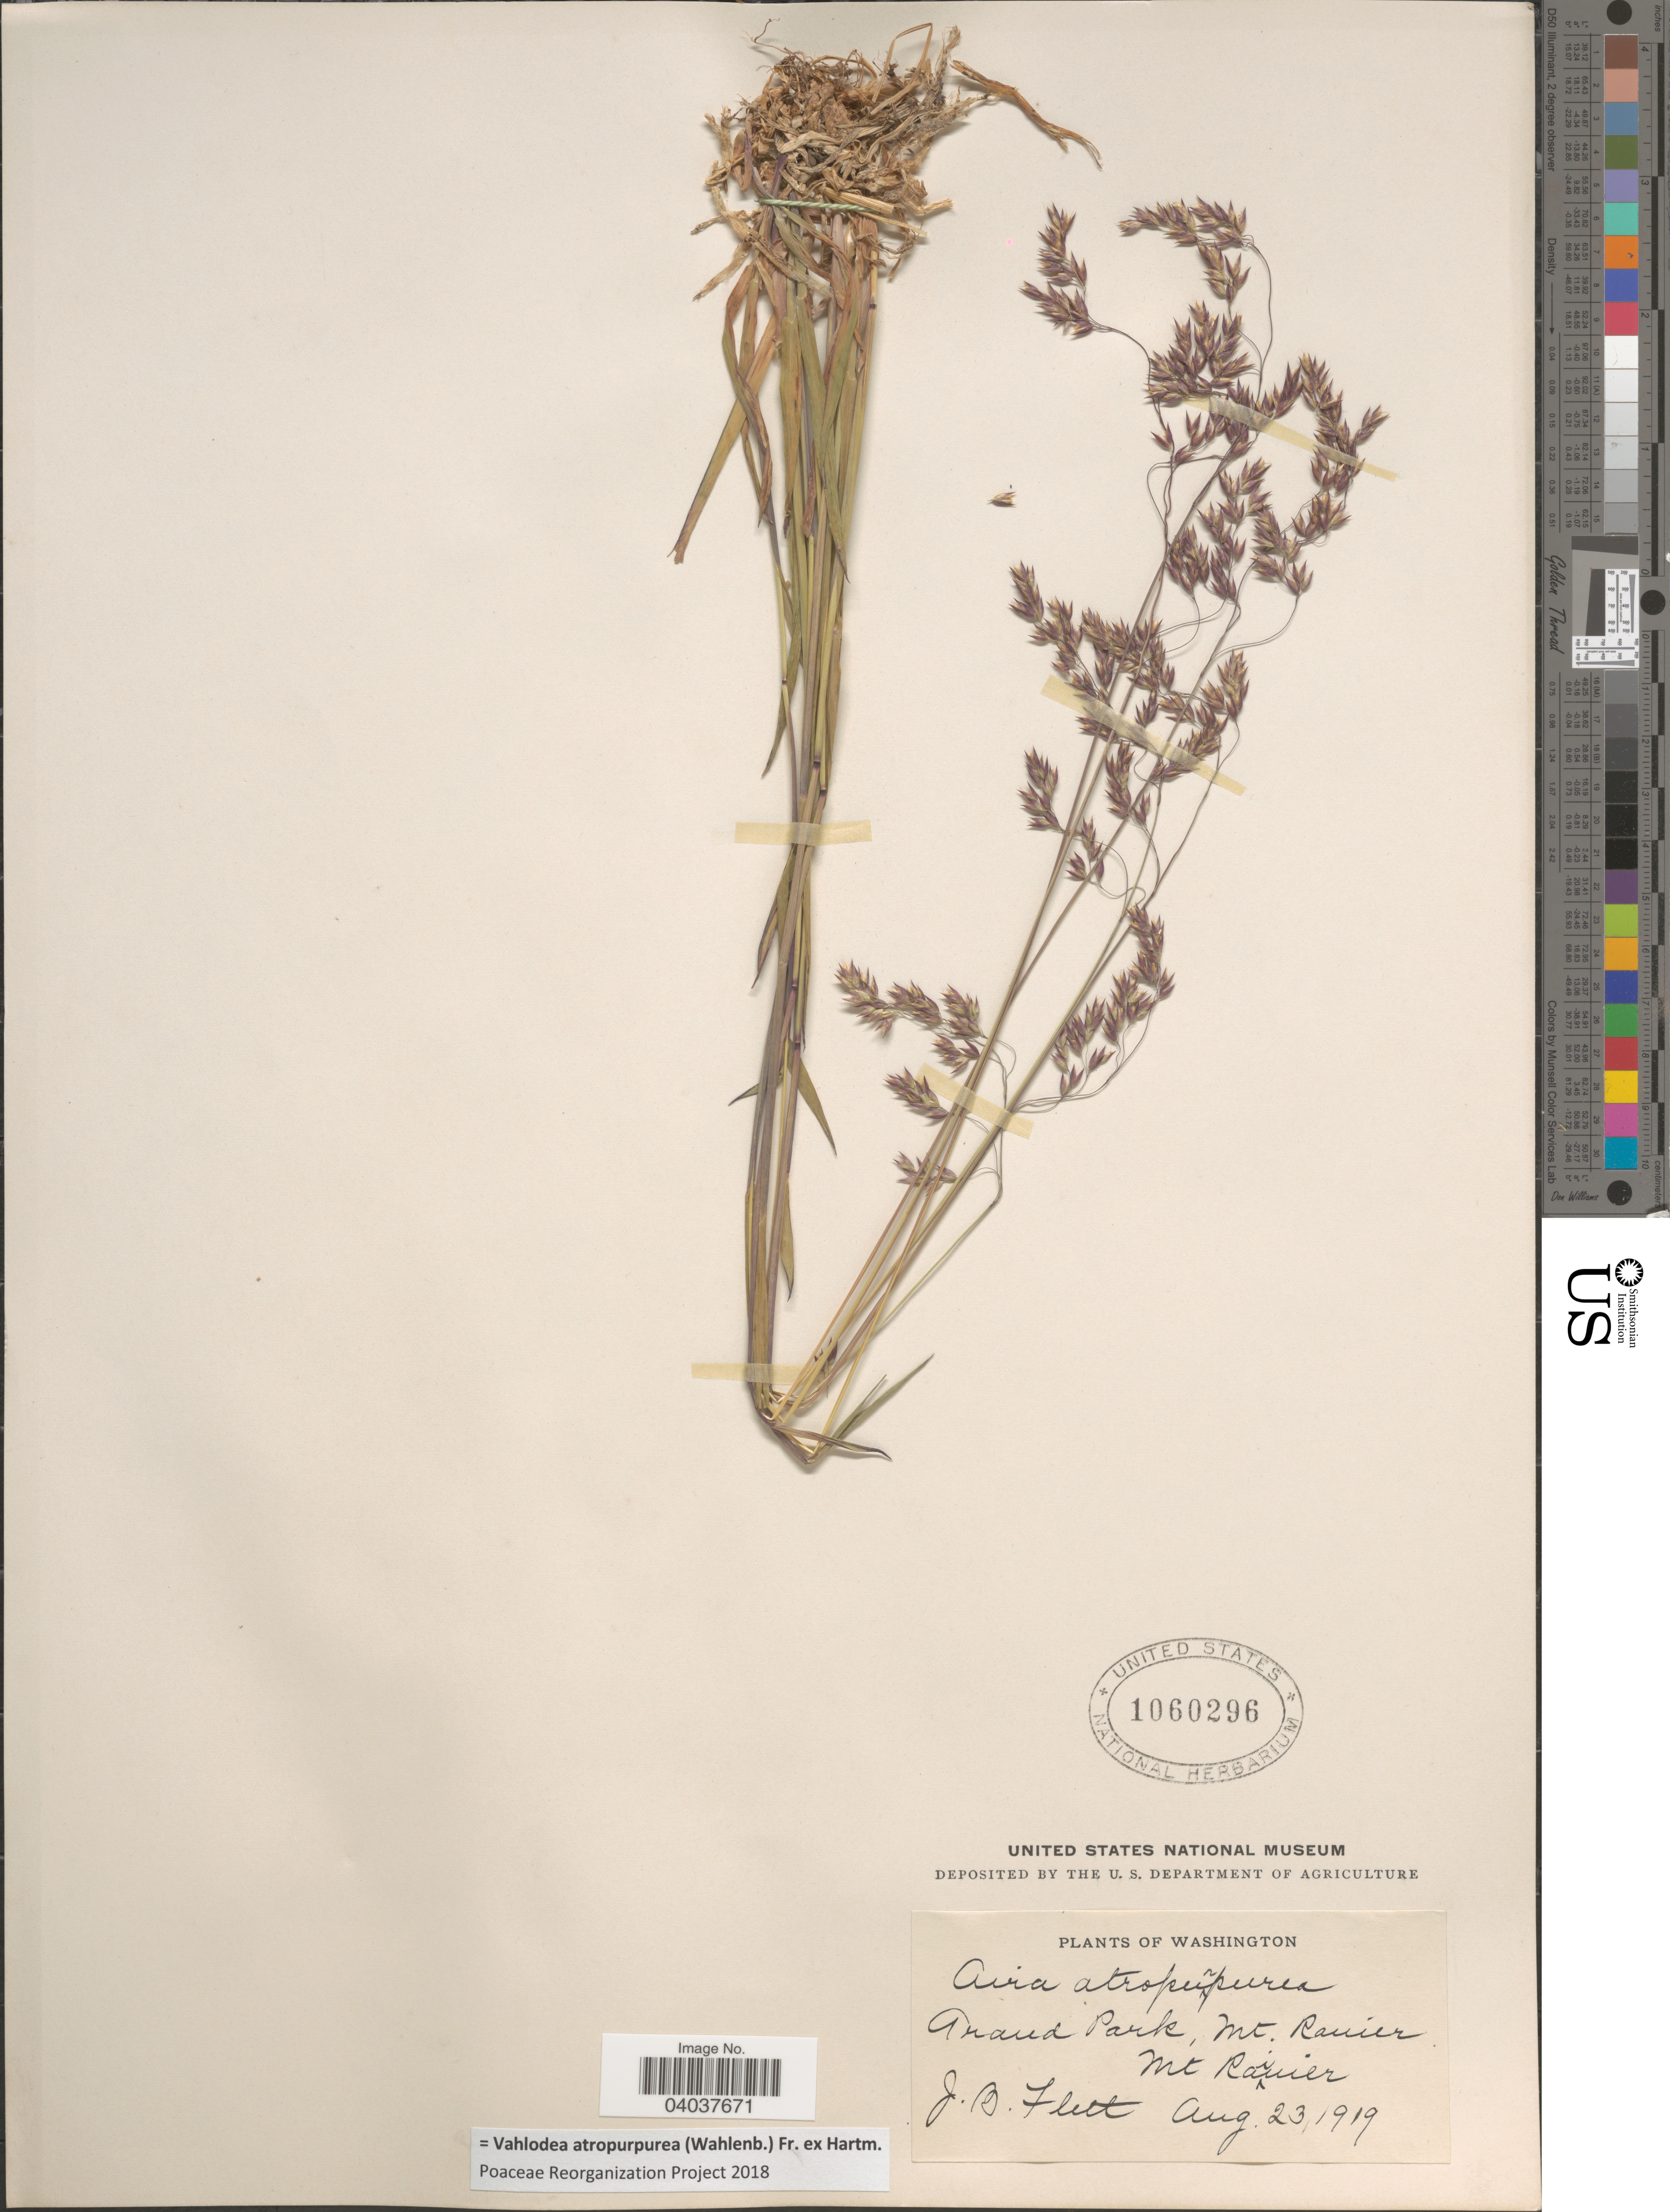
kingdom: Plantae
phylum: Tracheophyta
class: Liliopsida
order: Poales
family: Poaceae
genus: Vahlodea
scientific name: Vahlodea atropurpurea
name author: (Wahlenb.) Fr. ex Hartm.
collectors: J. Flett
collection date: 1919-08-23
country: United States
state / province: Washington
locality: Grand Park, Mt. Rainier. Mt. Rainier.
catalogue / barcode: US 1060296